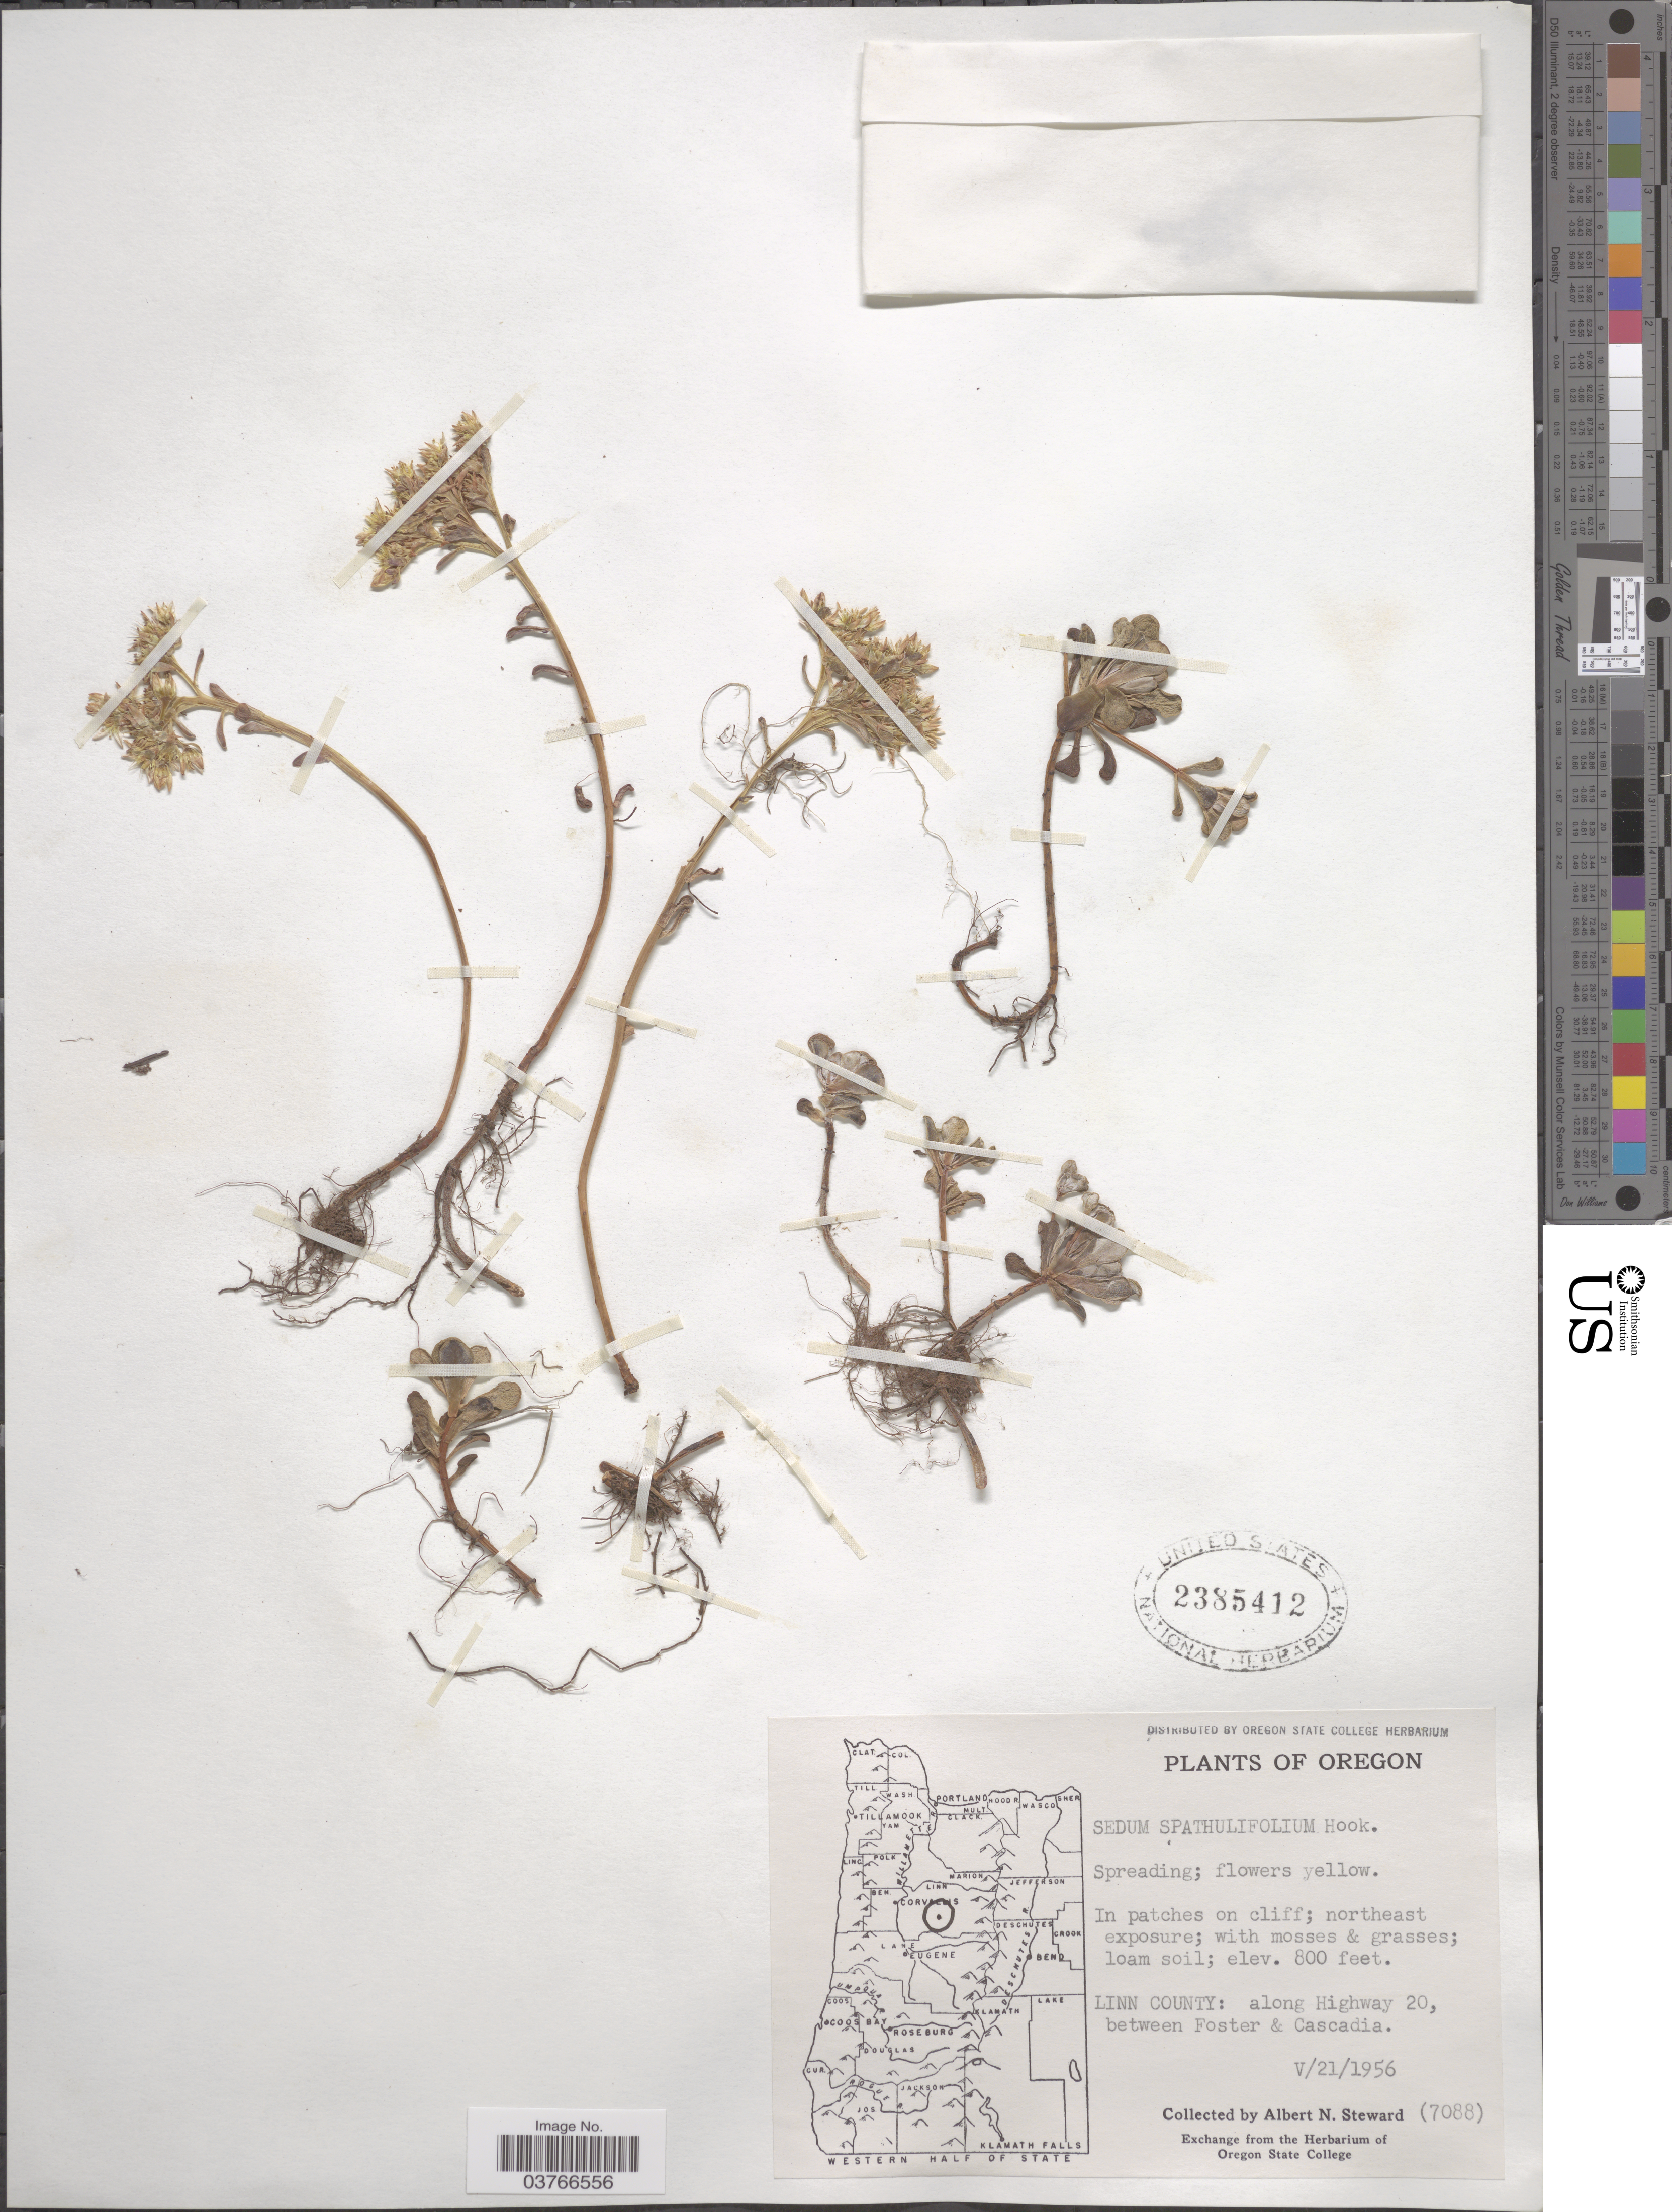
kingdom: Plantae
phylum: Tracheophyta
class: Magnoliopsida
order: Saxifragales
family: Crassulaceae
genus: Sedum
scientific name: Sedum spathulifolium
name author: Hook.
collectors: A. N. Steward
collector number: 7088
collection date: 1956-05-21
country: United States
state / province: Oregon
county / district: Linn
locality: Linn County: along Highway 20, between Foster & Cascadia.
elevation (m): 244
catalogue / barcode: US 2385412